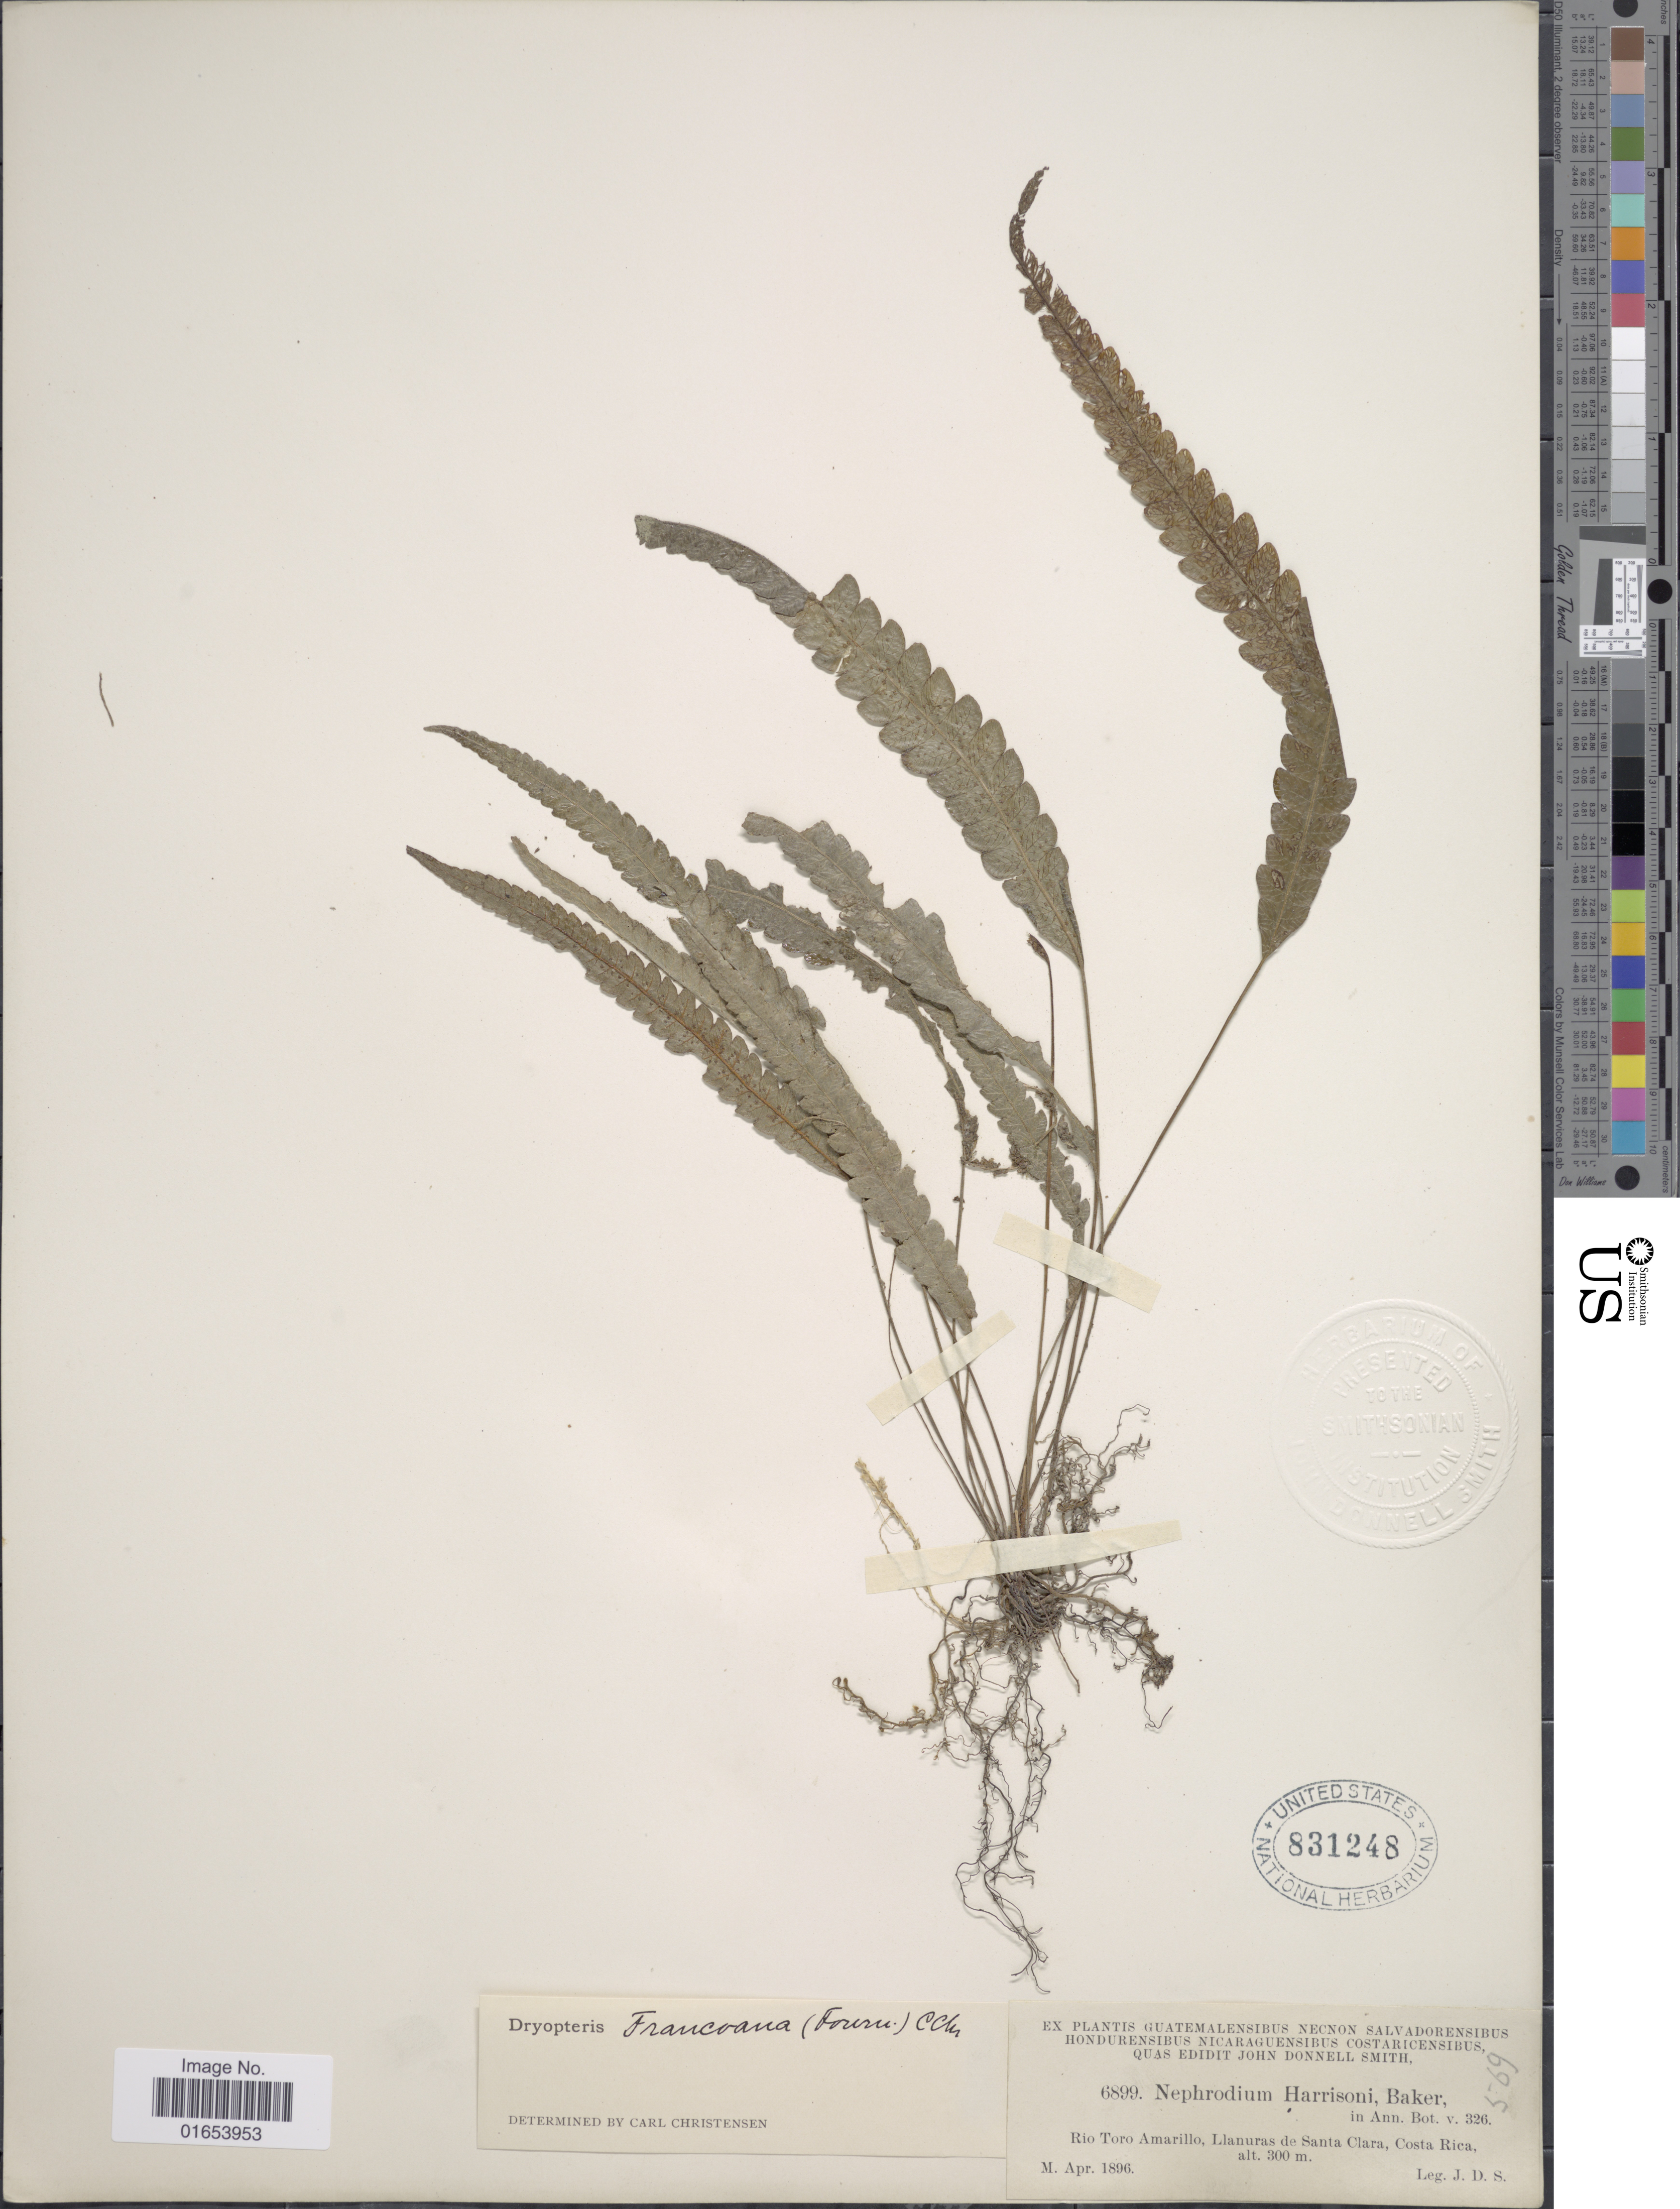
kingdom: Plantae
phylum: Tracheophyta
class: Polypodiopsida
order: Polypodiales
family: Thelypteridaceae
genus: Goniopteris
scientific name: Goniopteris francoana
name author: (E. Fourn.) Á. Löve & D. Löve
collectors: J. Donnell Smith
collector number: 6899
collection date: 1896-04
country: Costa Rica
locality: Rio Toro Amarillo, Llanuras de Santa Clara, Costa Rica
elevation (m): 300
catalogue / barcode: US 831248